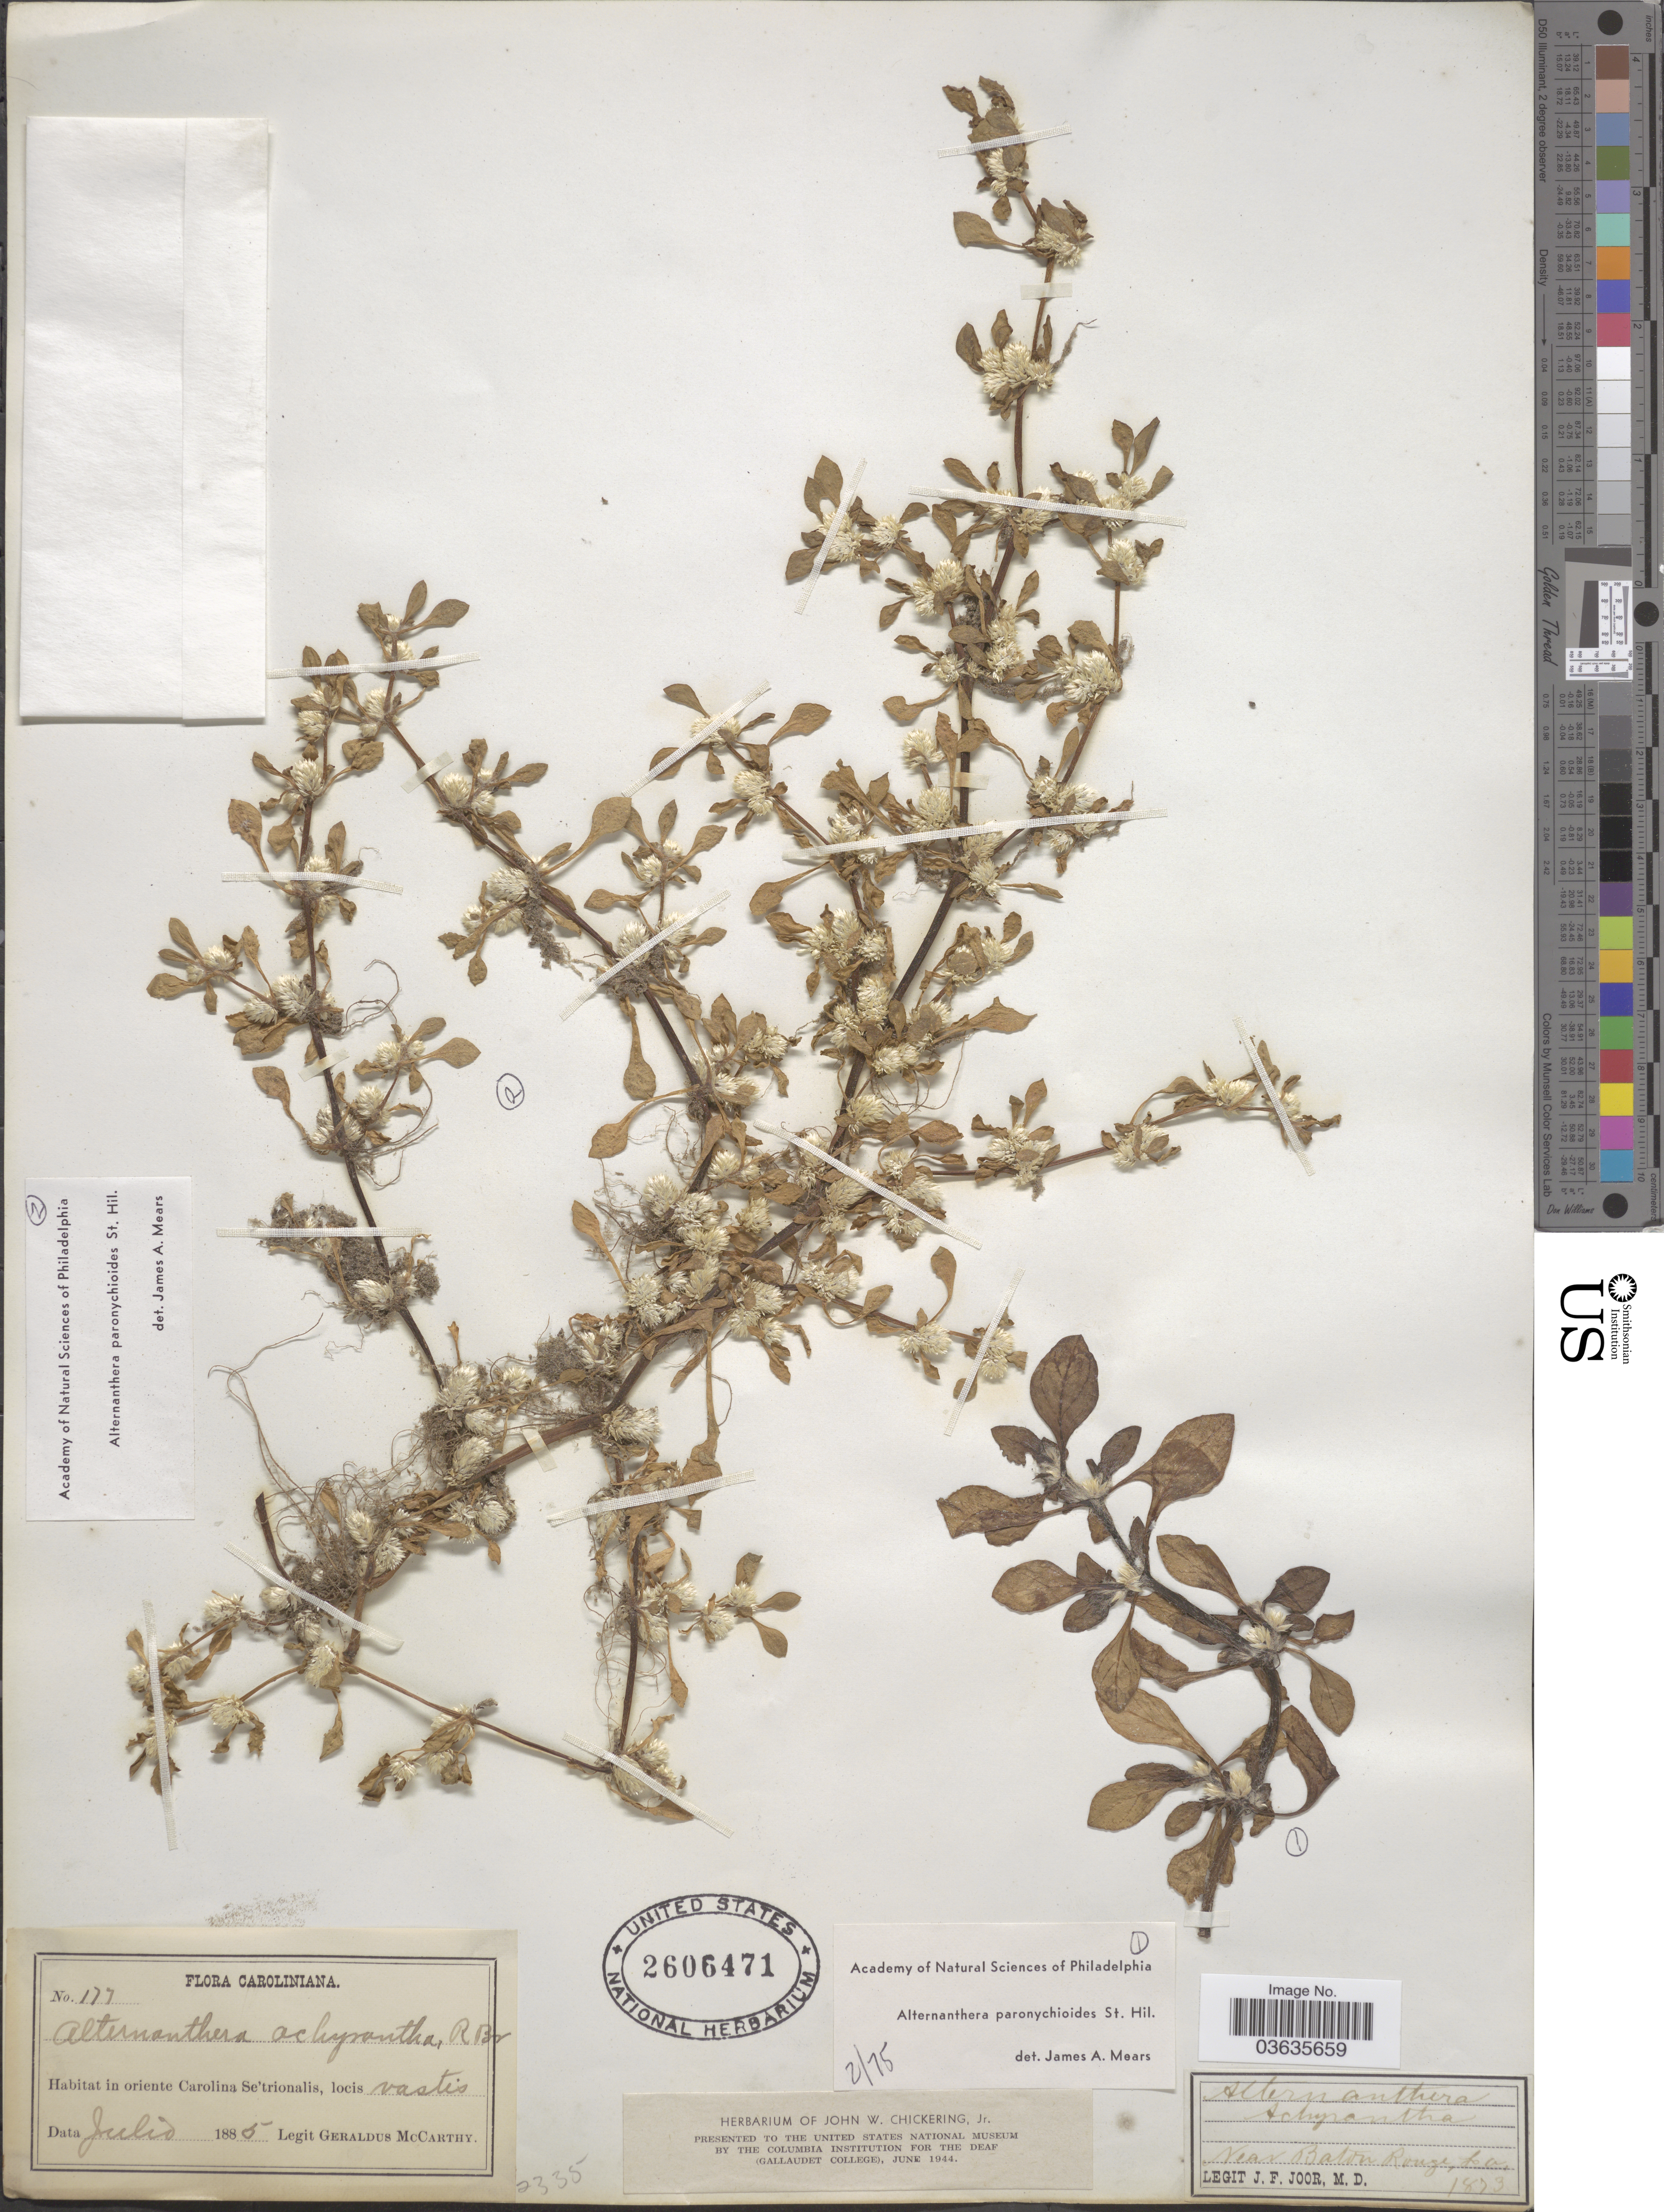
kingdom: Plantae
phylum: Tracheophyta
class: Magnoliopsida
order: Caryophyllales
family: Amaranthaceae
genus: Alternanthera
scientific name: Alternanthera paronychioides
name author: A. St.-Hil.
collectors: M. McCarthy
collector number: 177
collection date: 1885-07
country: United States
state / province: North Carolina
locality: Caroliniana. In Oriente Carolina Se'trionalis, locis vastis.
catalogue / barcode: US 2606474